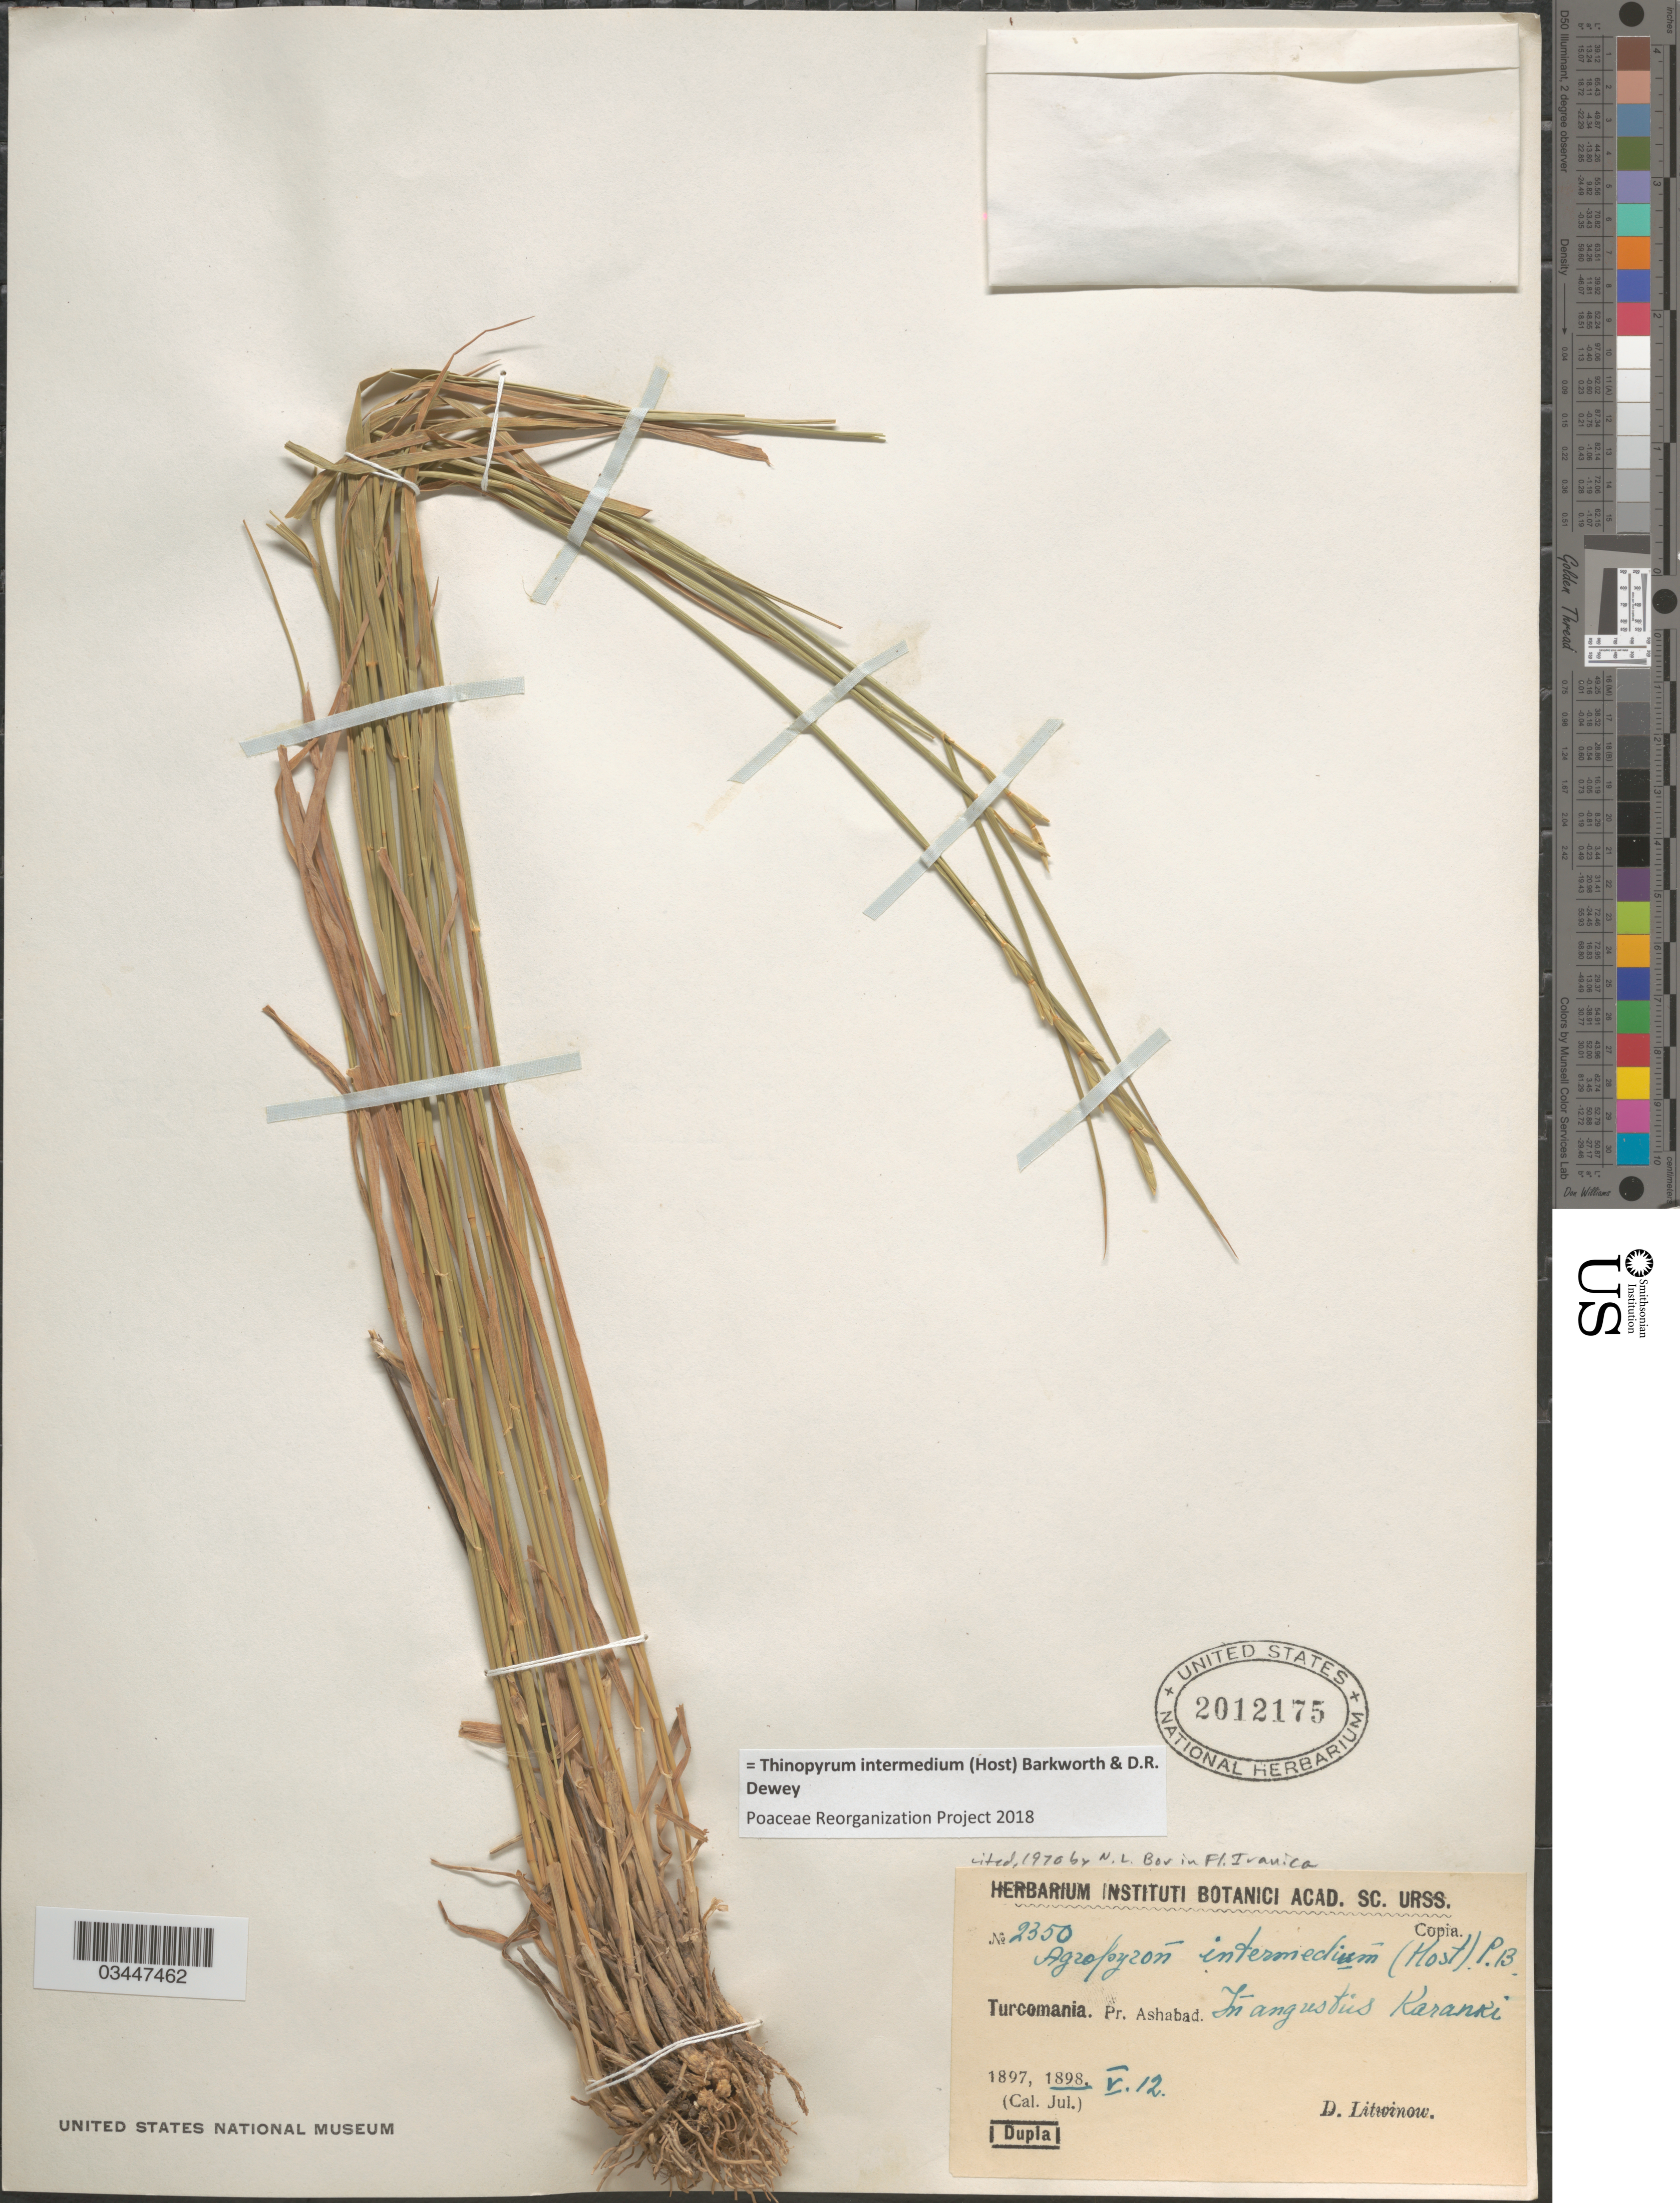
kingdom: Plantae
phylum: Tracheophyta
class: Liliopsida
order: Poales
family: Poaceae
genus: Thinopyrum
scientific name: Thinopyrum intermedium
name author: (Host) Barkworth & Dewey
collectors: D. Litwinow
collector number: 2350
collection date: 1898-05-12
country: Turkmenistan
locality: Turcomania. Pr. Ashabad. In angustus Karanki.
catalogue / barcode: US 2012175